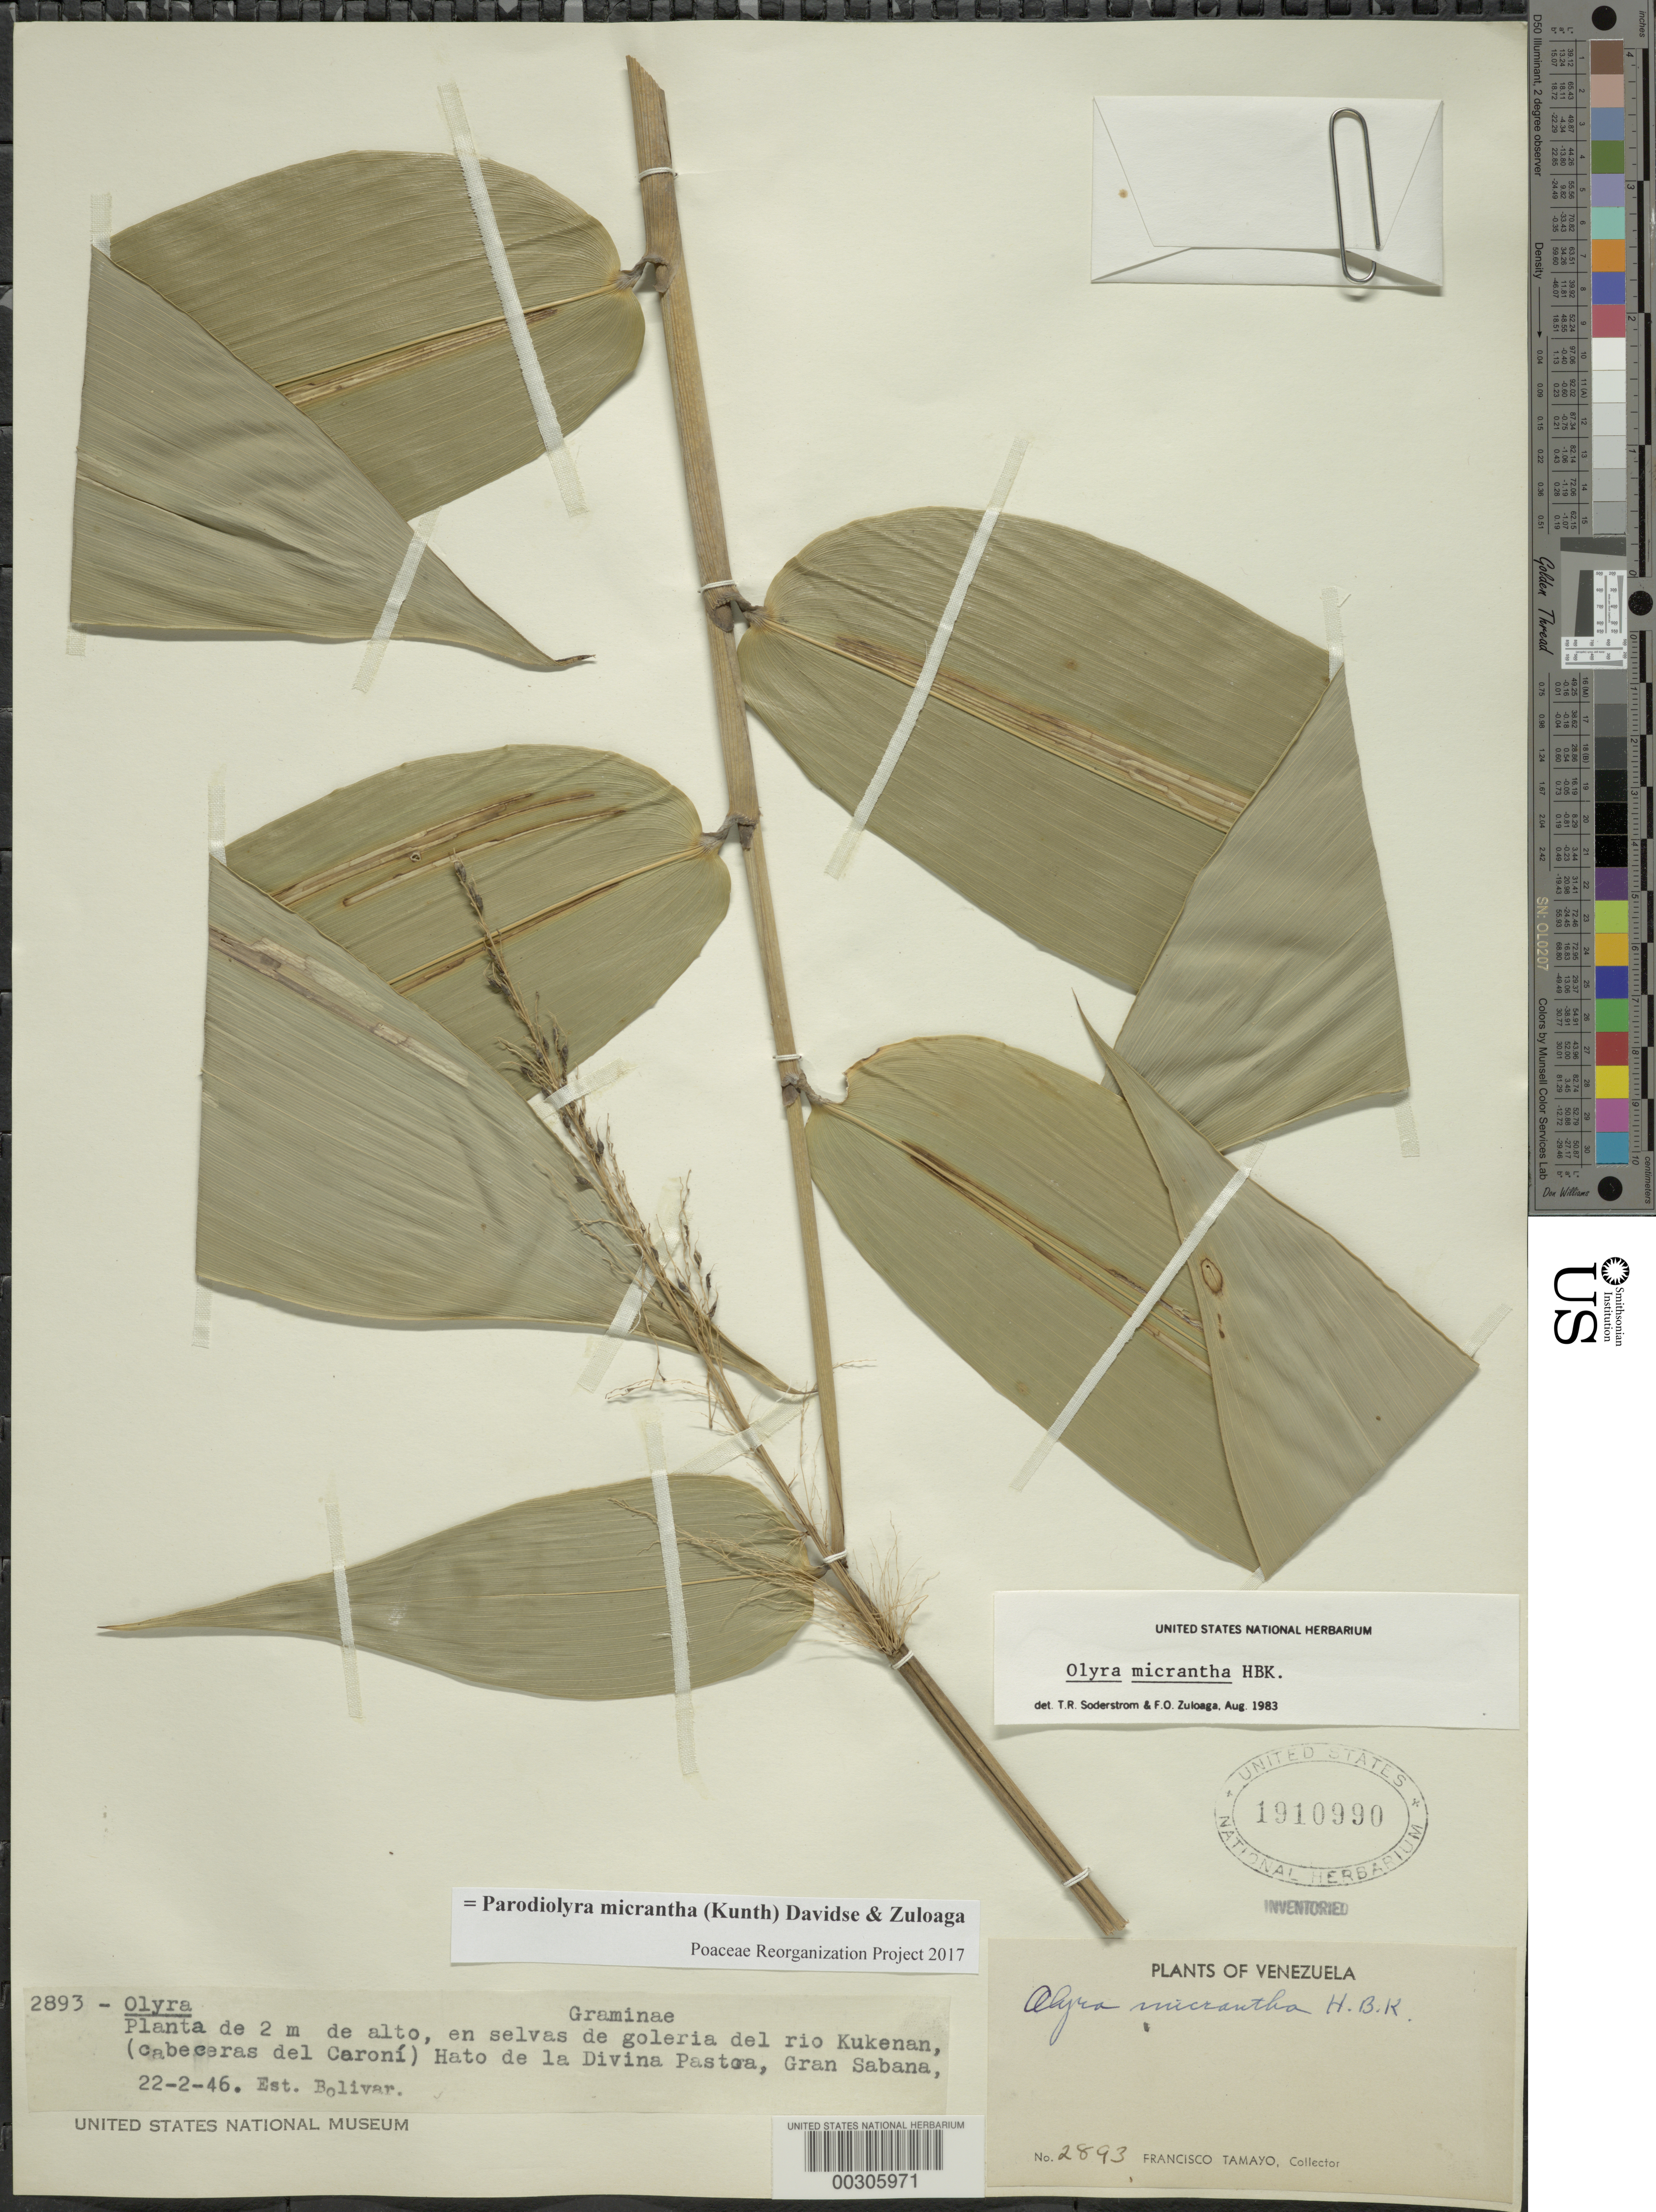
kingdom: Plantae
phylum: Tracheophyta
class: Liliopsida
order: Poales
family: Poaceae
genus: Parodiolyra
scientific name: Parodiolyra micrantha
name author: (Kunth) Davidse & Zuloaga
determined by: Poaceae Reorganization Project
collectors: F. Tamayo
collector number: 2893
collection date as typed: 22 Feb 1946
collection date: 1946-02-22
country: Venezuela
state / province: Bolivar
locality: Gran sabana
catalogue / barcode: US 1910990